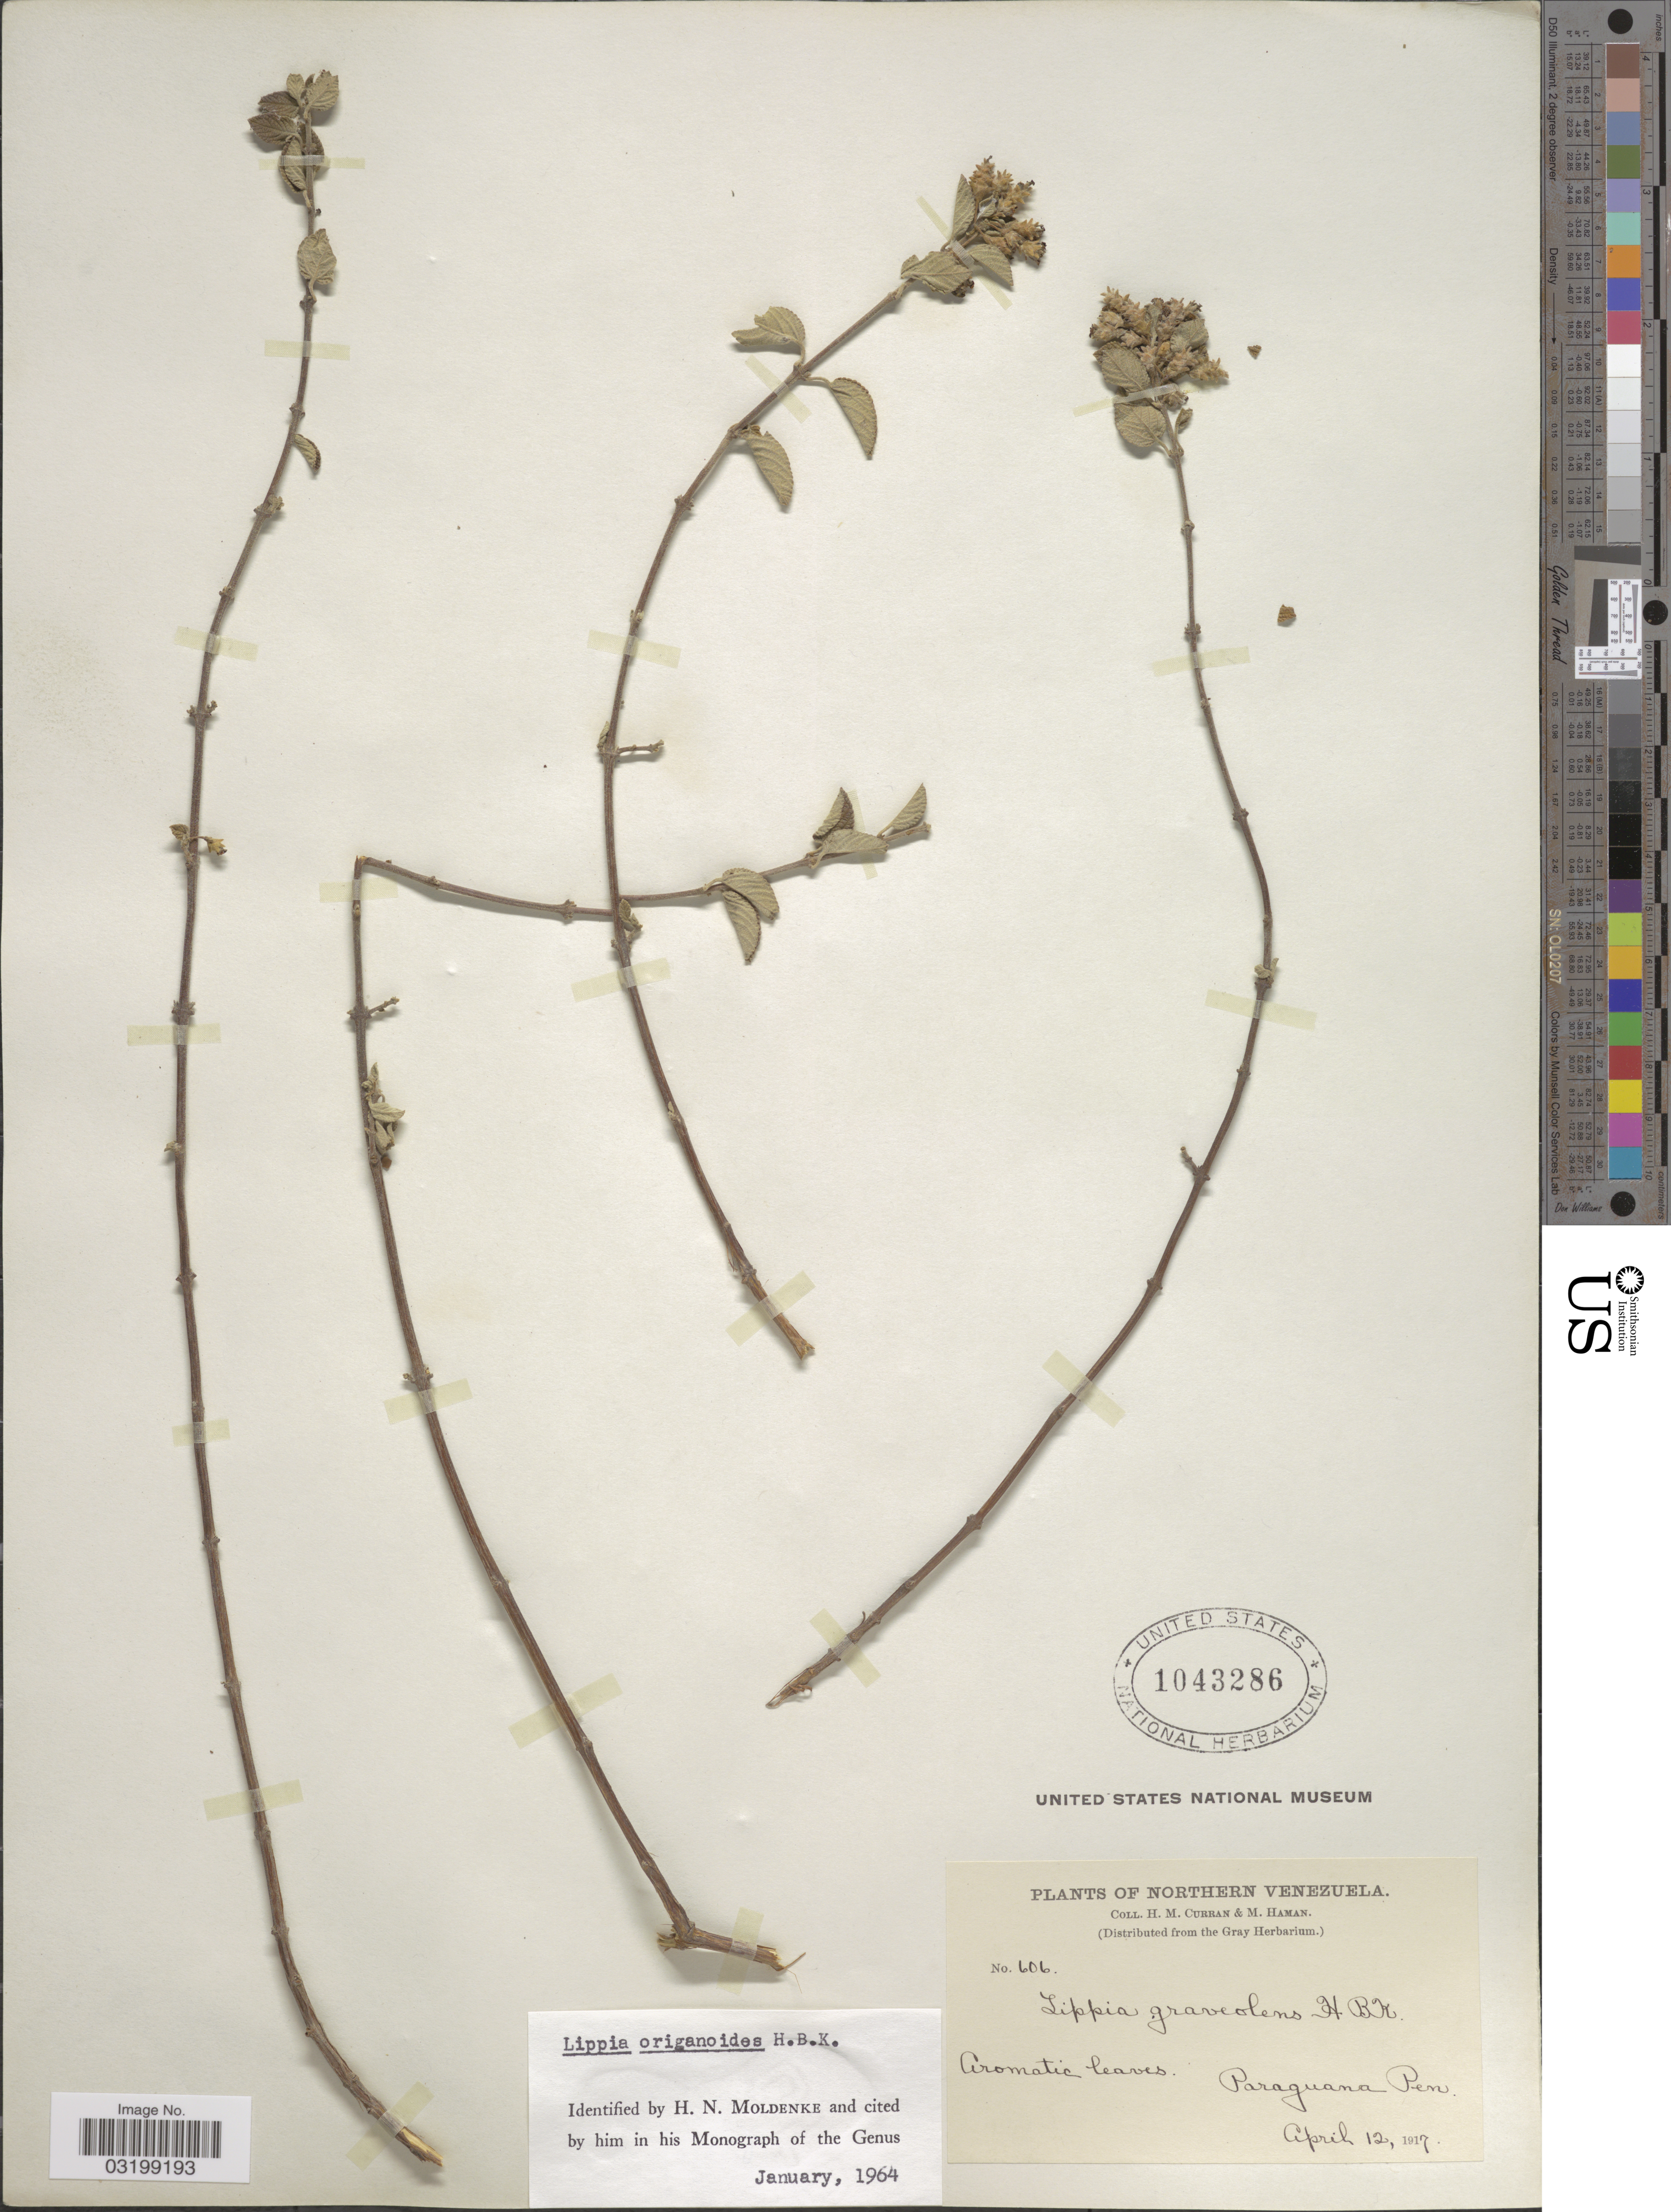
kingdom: Plantae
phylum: Tracheophyta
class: Magnoliopsida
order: Lamiales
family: Verbenaceae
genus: Lippia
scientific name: Lippia origanoides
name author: Kunth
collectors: H. M. Curran & M. Haman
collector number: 606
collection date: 1917-04-12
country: Venezuela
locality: Northern Venezuela. Paraguana Pen.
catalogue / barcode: US 1043286